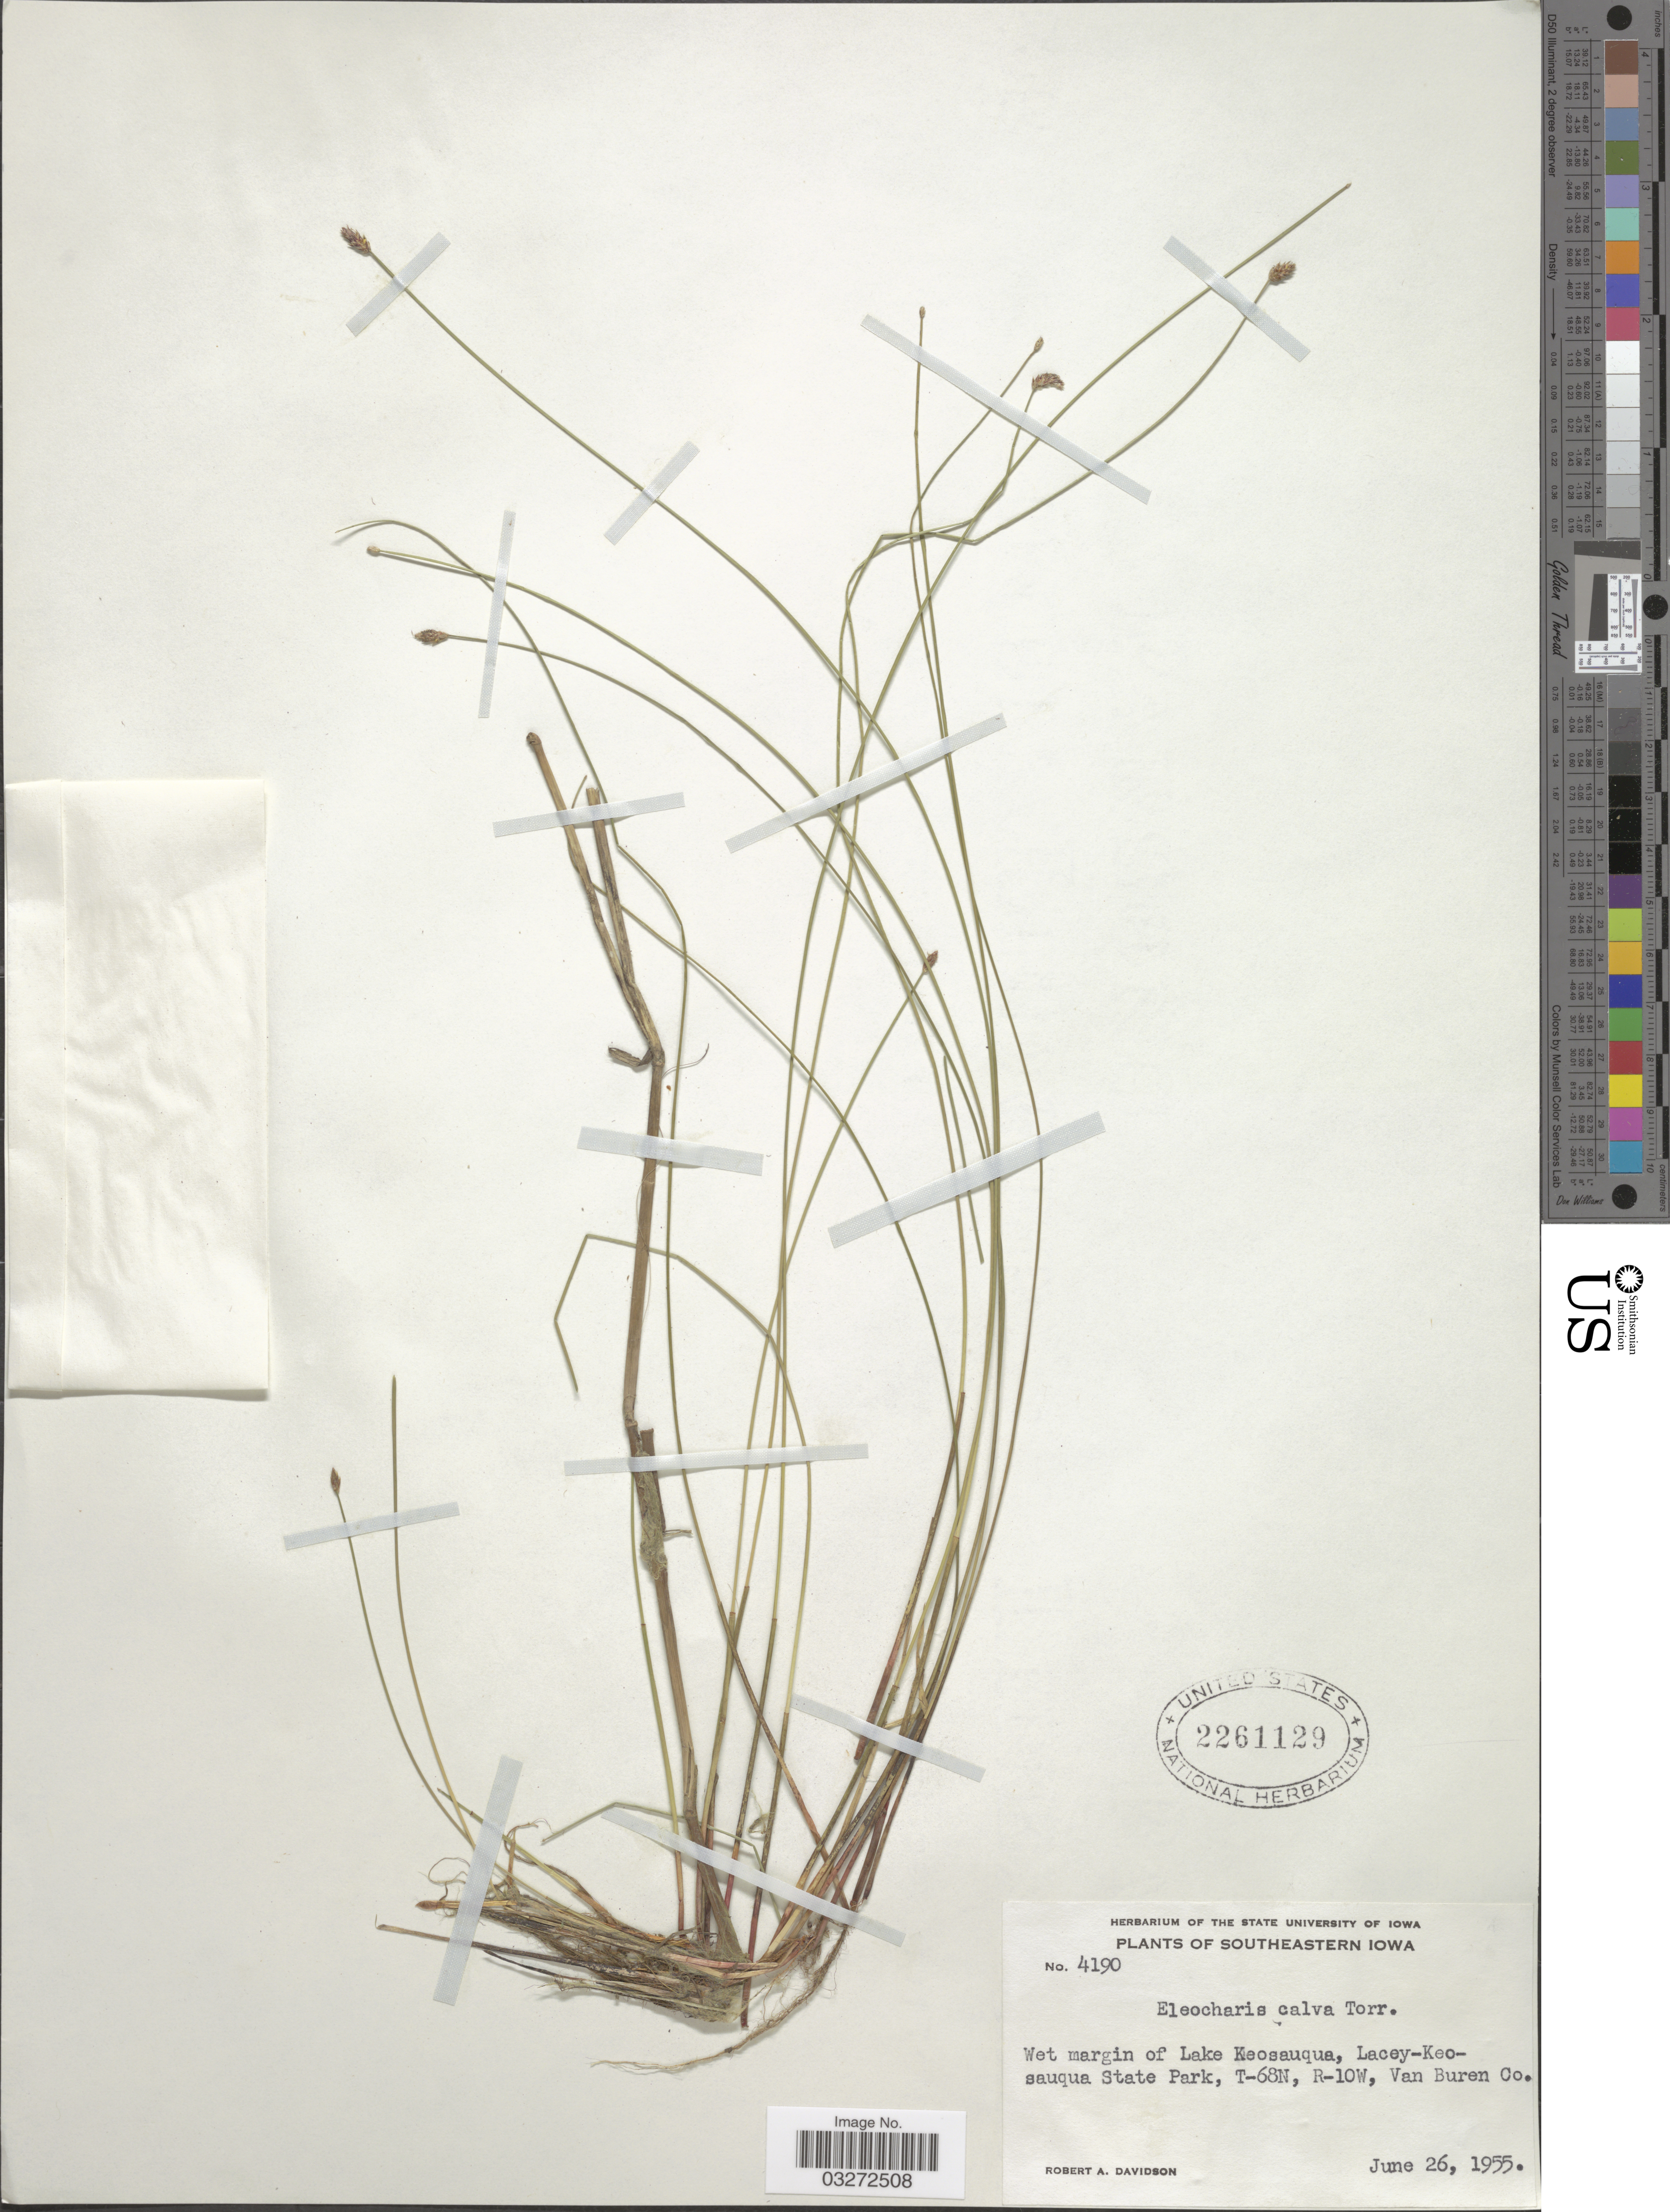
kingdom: Plantae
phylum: Tracheophyta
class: Liliopsida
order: Poales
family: Cyperaceae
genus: Eleocharis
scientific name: Eleocharis erythropoda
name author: Steud.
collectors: R. A. Davidson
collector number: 4190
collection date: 1955-06-26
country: United States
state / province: Iowa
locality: Southeastern Iowa. Wet margin of Lake Keosauqua, Lacey-Keosauqua State Park. T-68N, R-10W, Van Buren Co.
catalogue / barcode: US 2261129